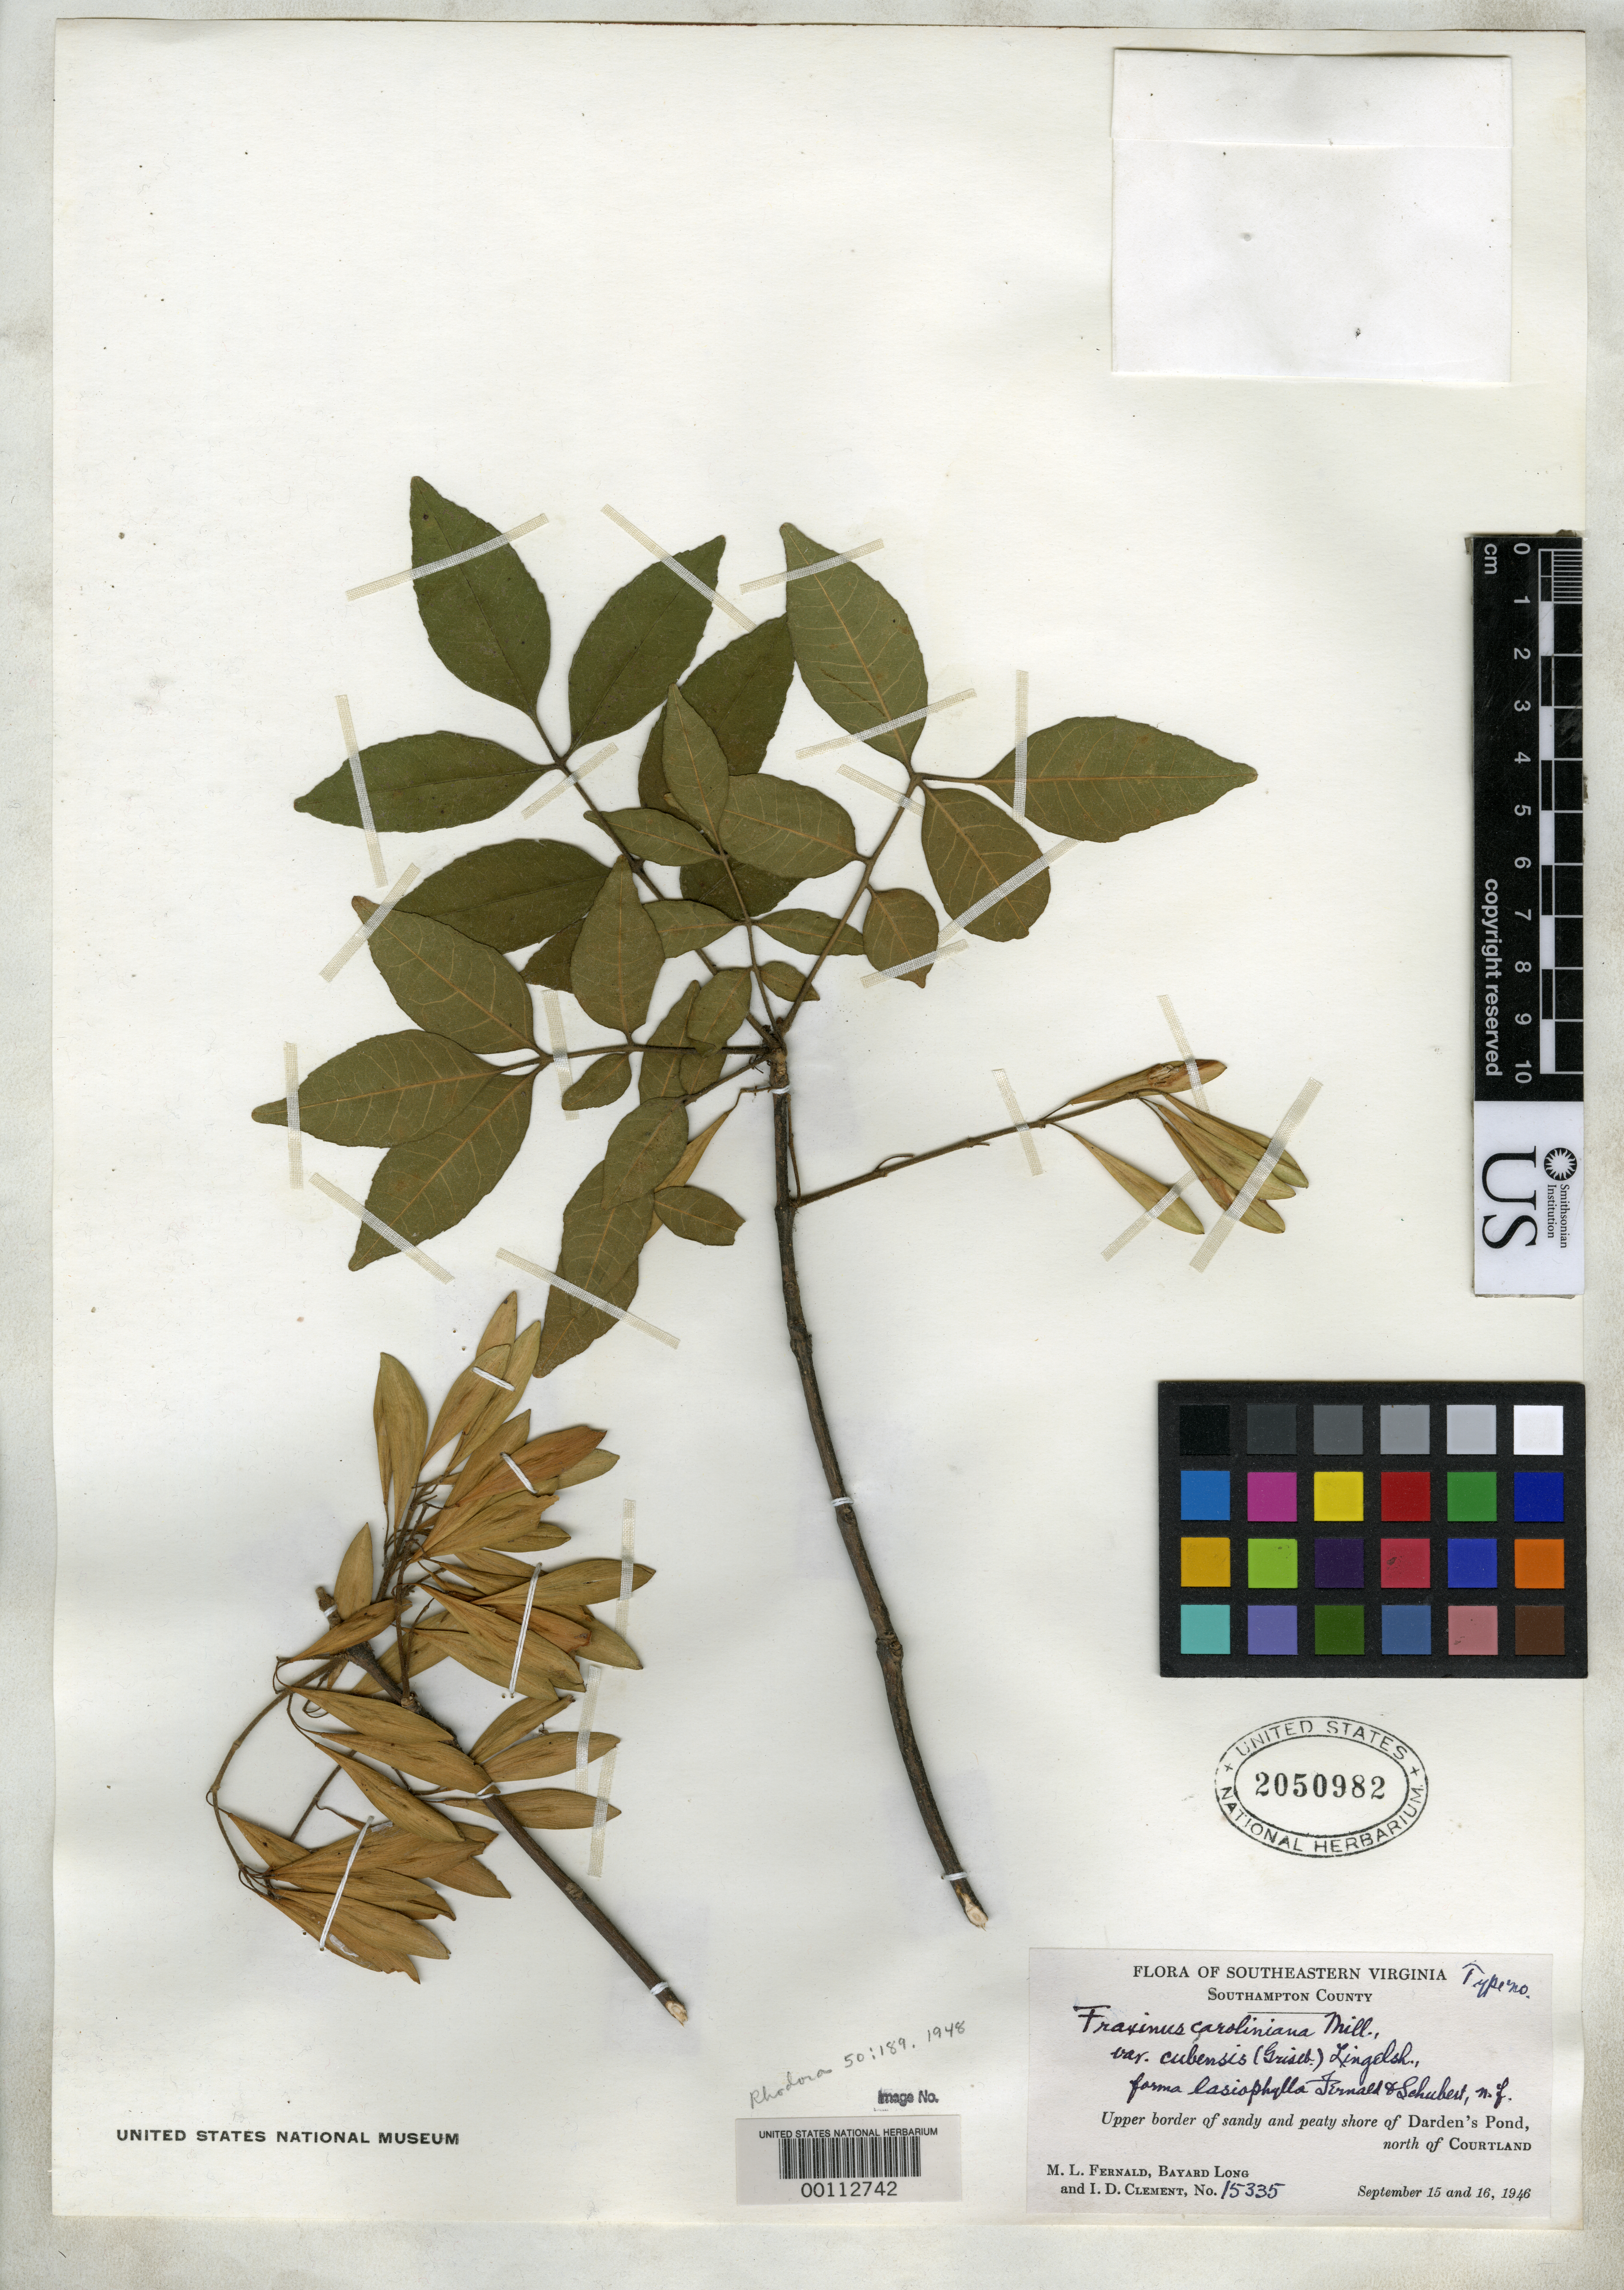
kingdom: Plantae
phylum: Tracheophyta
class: Magnoliopsida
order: Lamiales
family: Oleaceae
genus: Fraxinus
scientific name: Fraxinus caroliniana f. lasiophylla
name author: Fernald & B.G. Schub.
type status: Isotype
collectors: M. L. Fernald, B. H. Long & I. Clement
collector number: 15335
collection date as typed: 15 Sep 1946 and 16 Sep 1946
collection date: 1946-09-15,1946-09-16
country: United States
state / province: Virginia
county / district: Southampton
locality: Shore of Darden's Pond, N of Courtland.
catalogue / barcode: US 2050982